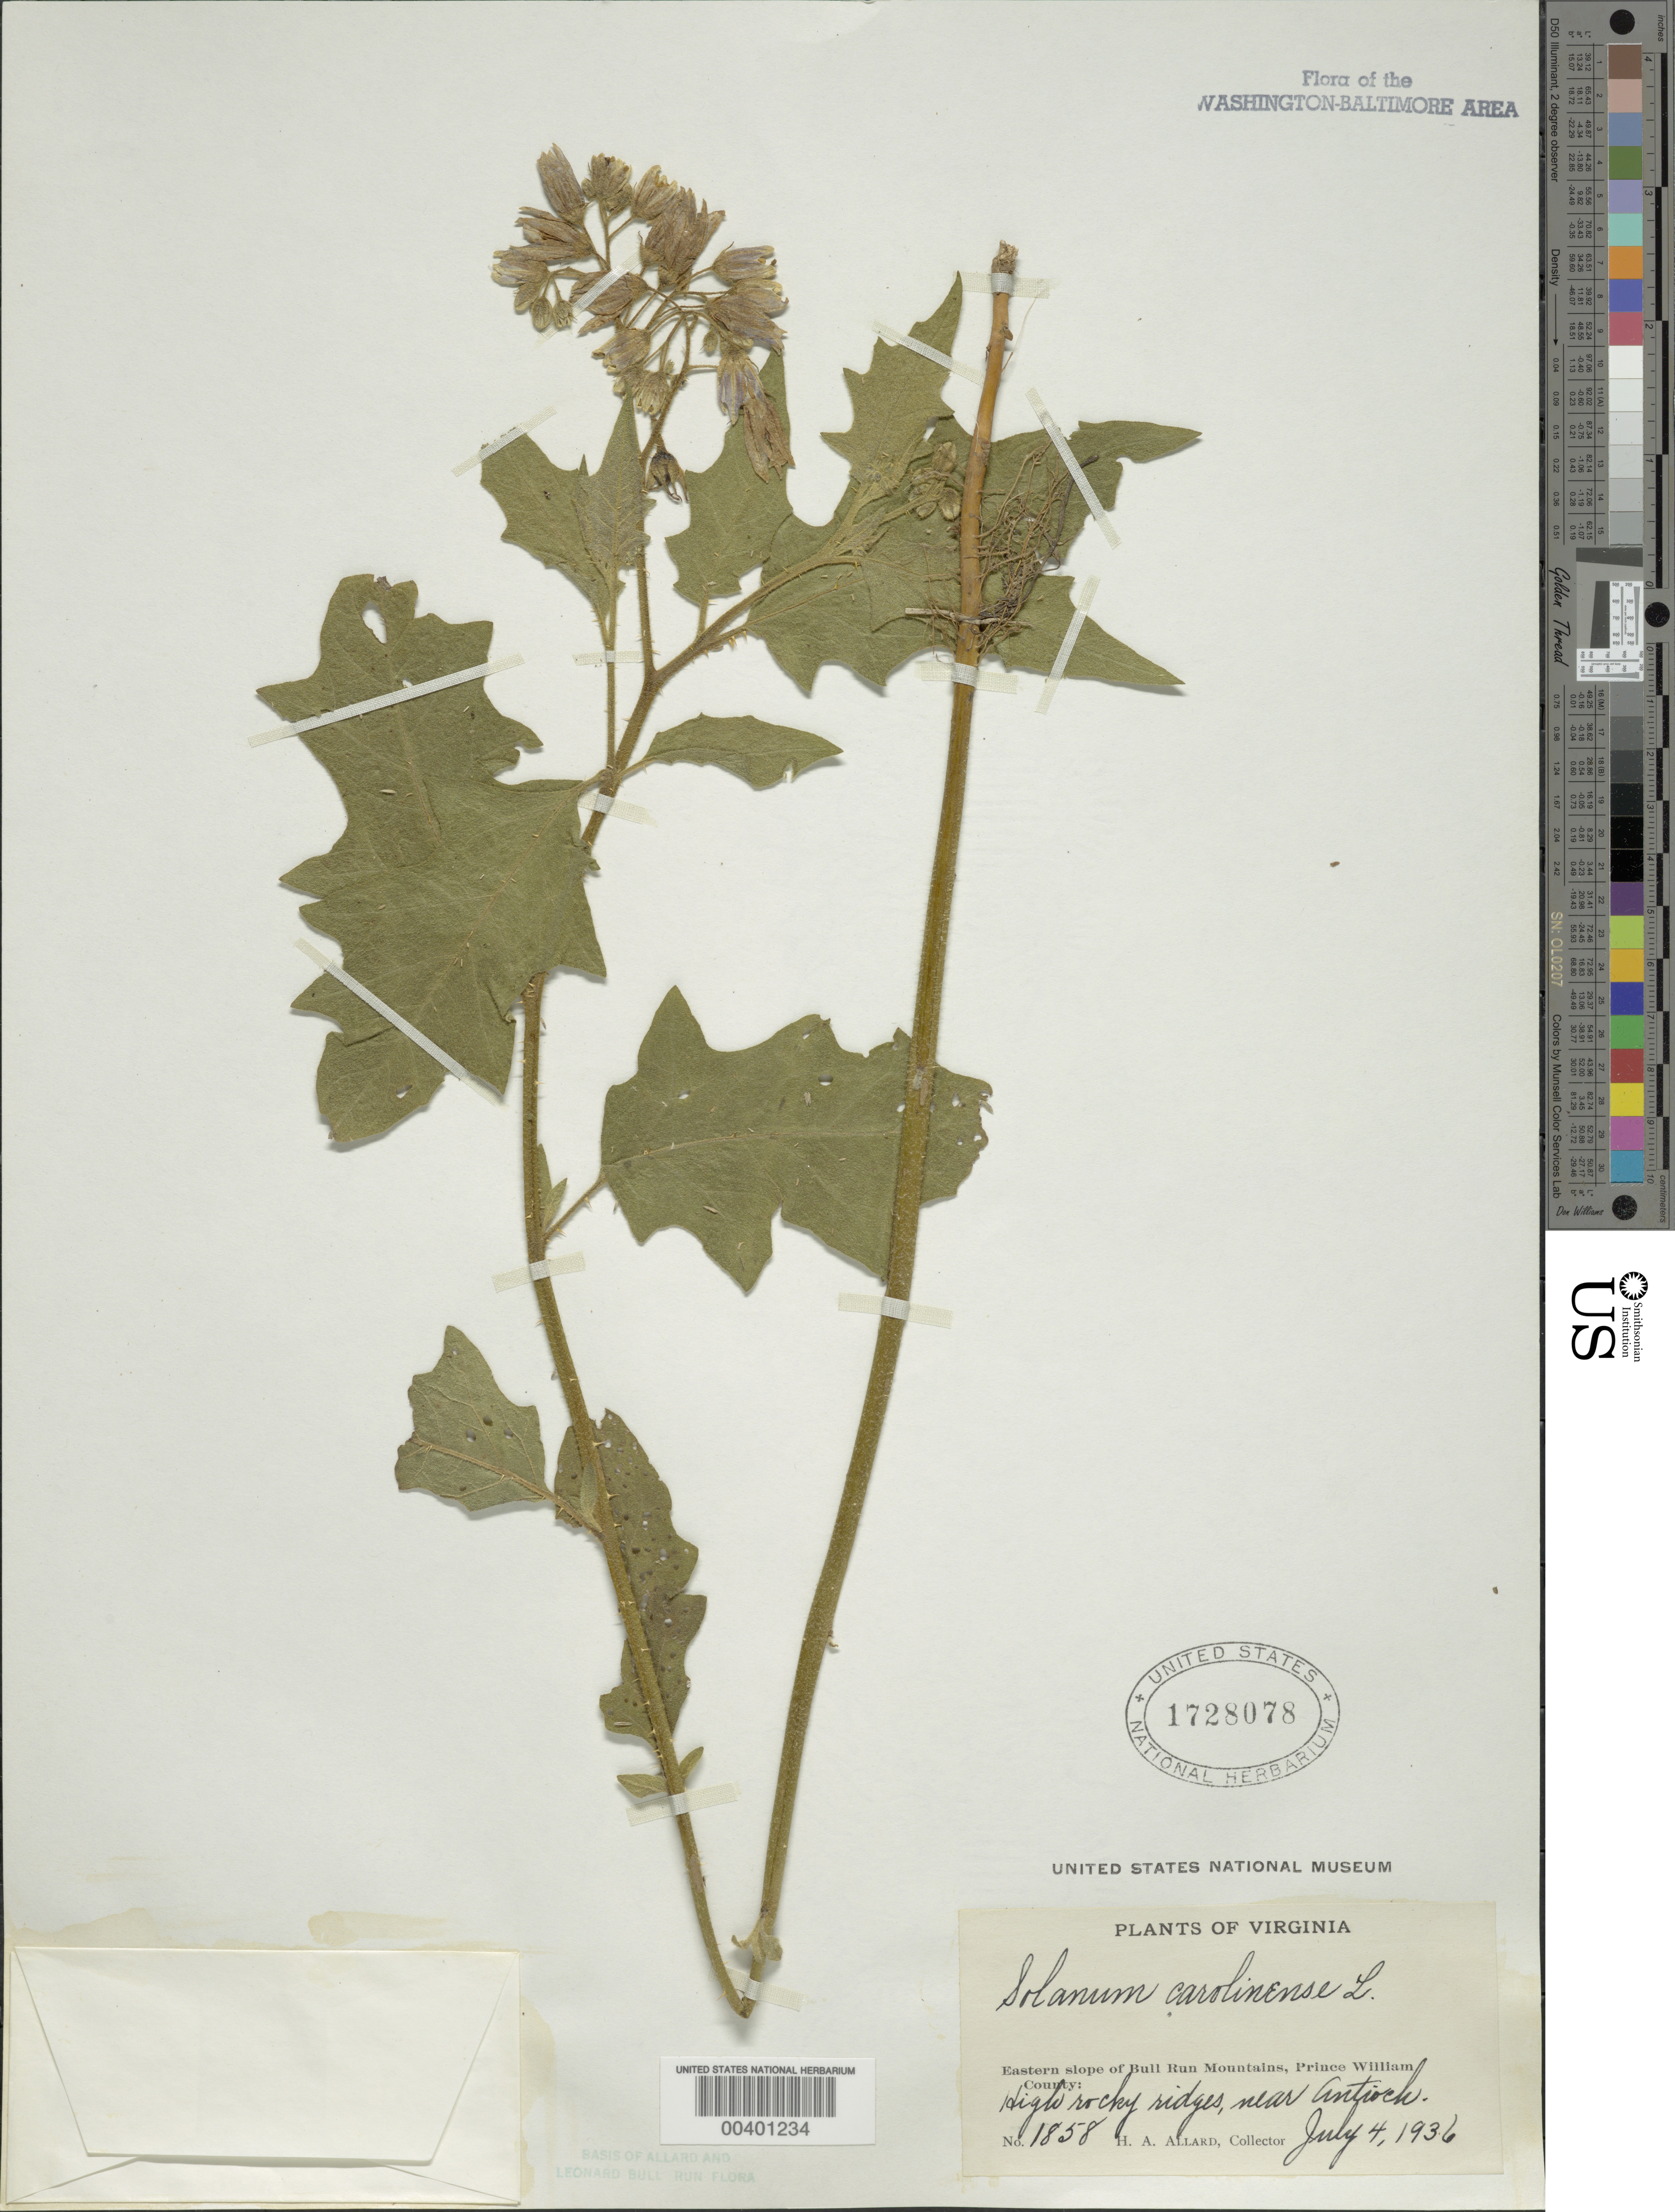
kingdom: Plantae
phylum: Tracheophyta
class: Magnoliopsida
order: Solanales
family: Solanaceae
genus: Solanum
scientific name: Solanum carolinense f. albiflorum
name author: (Kuntze) Benke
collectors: H. A. Allard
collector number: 1858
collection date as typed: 14 Jul 1936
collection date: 1936-07-14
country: United States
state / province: Virginia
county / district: Prince William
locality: Near Antioch, eastern slope of Bull Run Mountains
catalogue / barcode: US 1728078